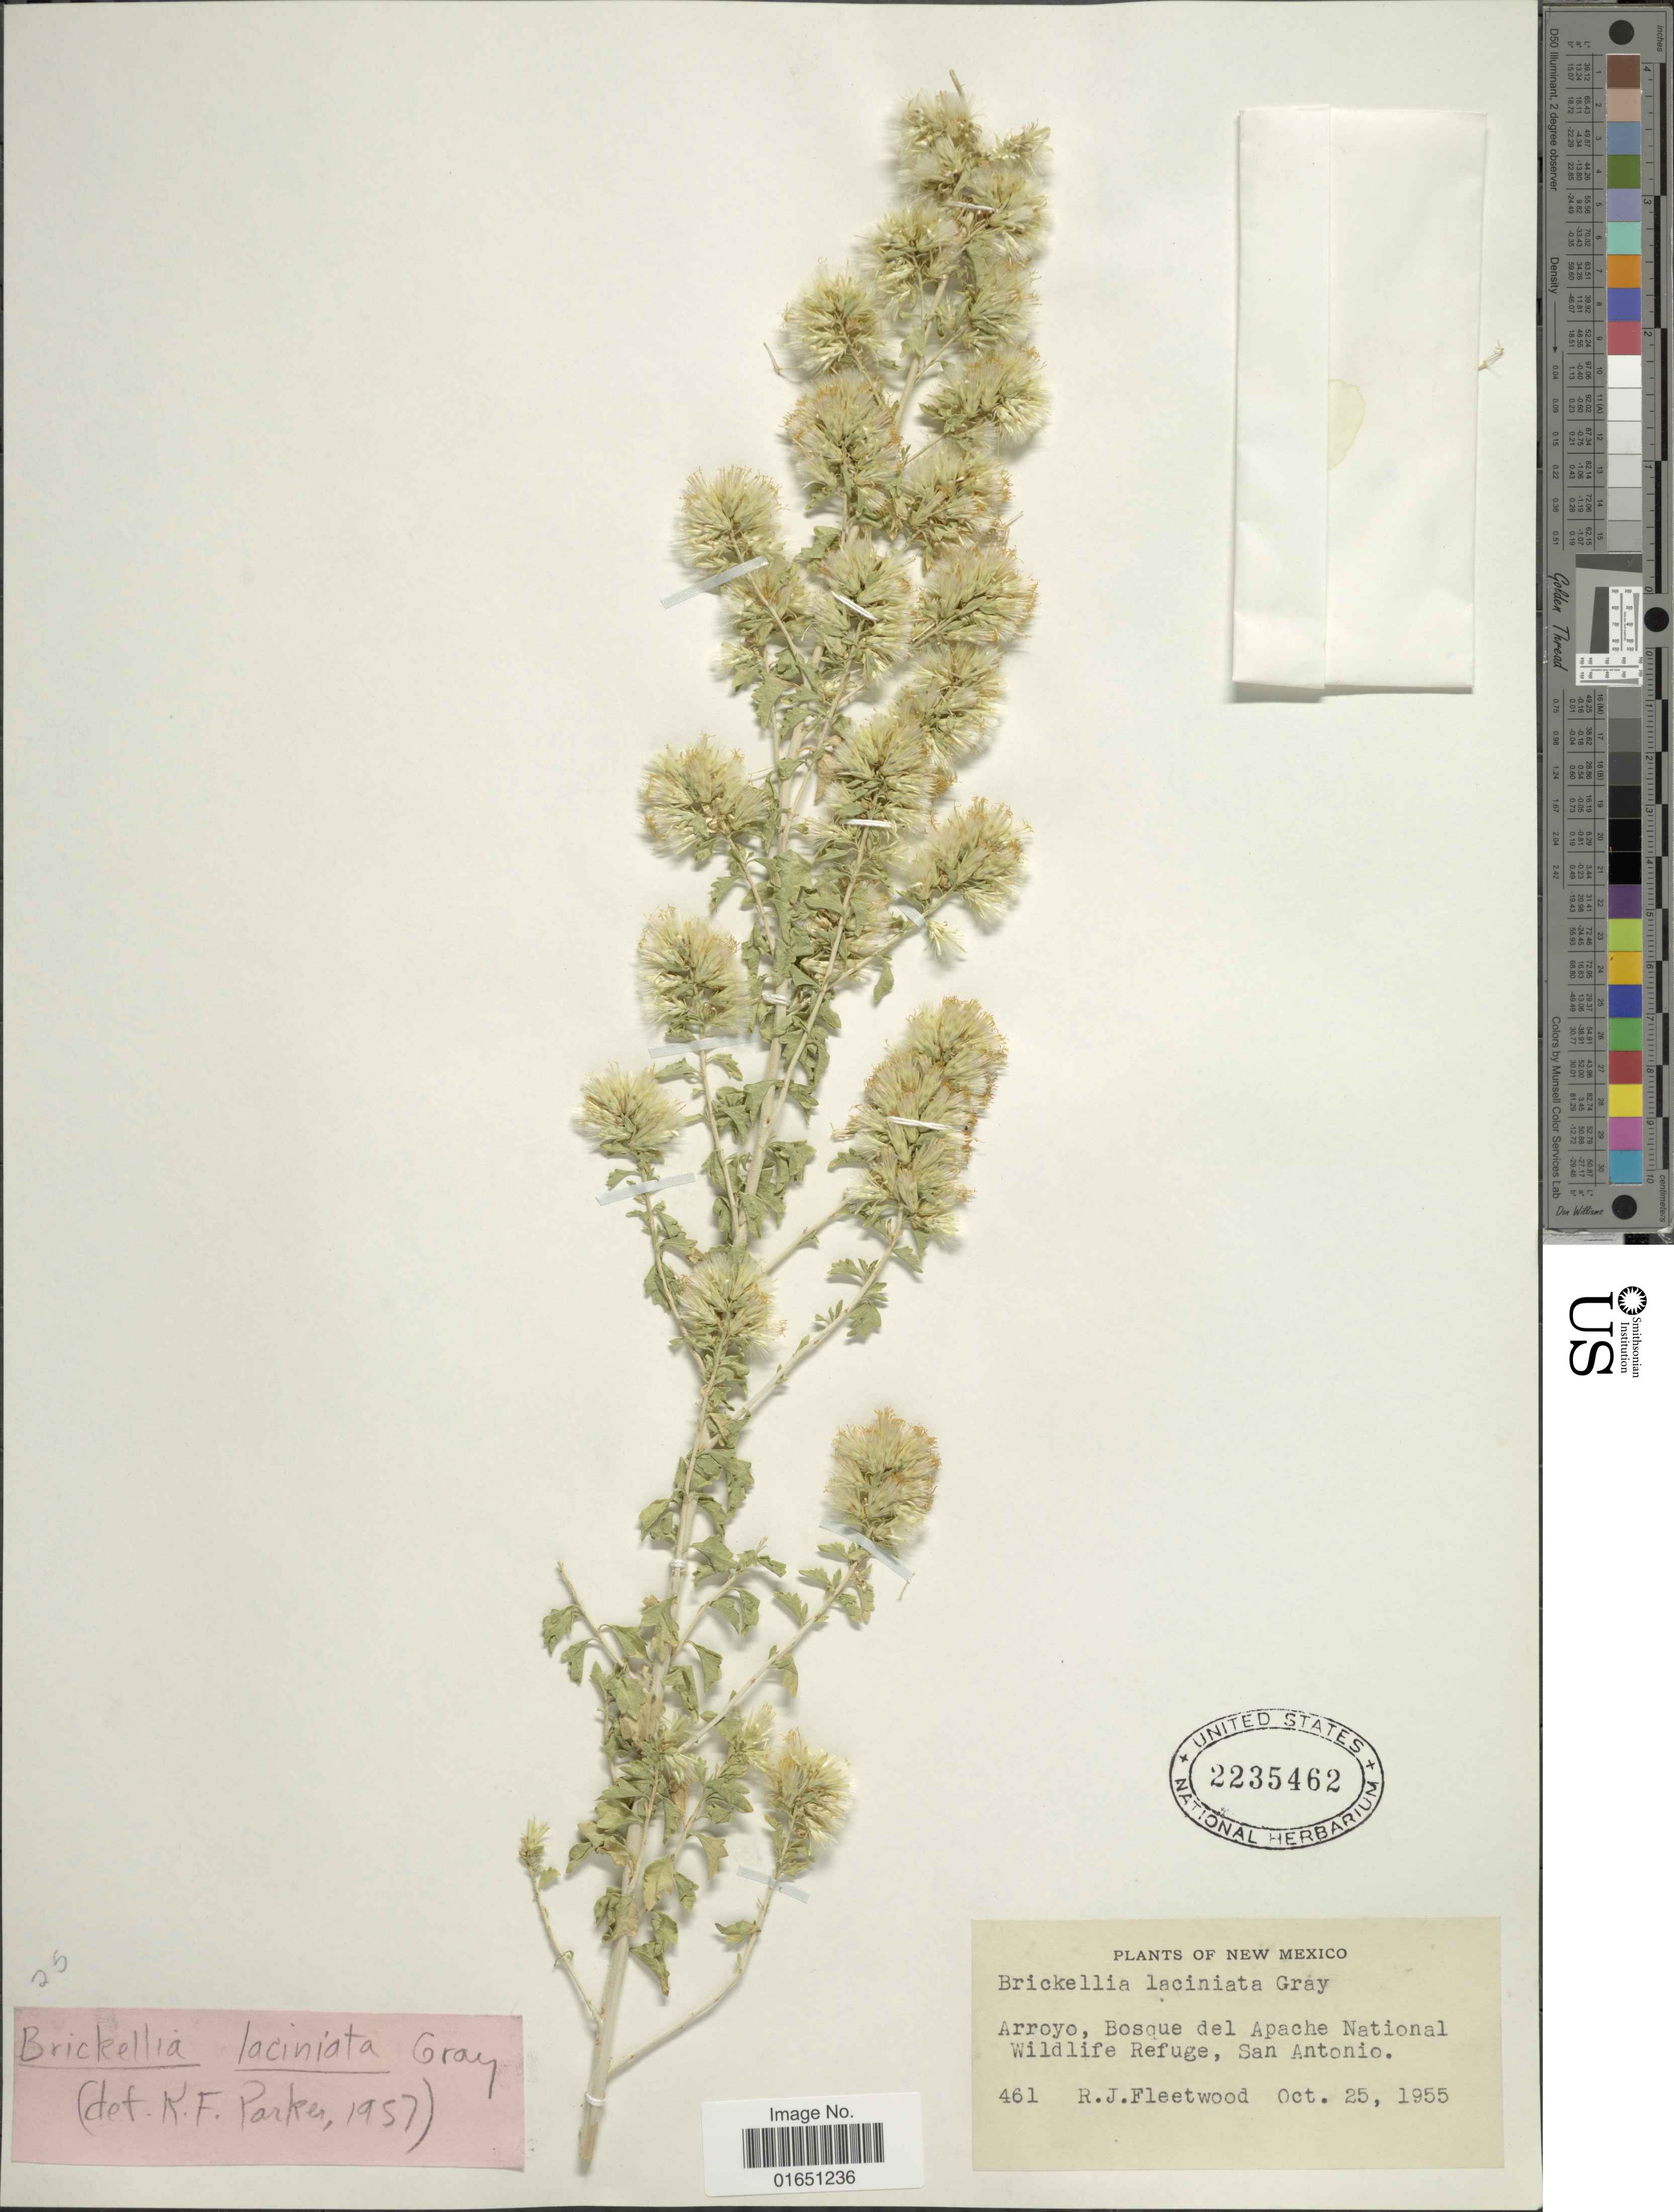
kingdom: Plantae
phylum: Tracheophyta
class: Magnoliopsida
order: Asterales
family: Asteraceae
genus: Brickellia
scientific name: Brickellia laciniata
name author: A. Gray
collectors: R. J. Fleetwood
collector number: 461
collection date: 1955-10-25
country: United States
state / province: New Mexico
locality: Arroyo, Bosue del Apache National Wildlife Refuge, San Antonio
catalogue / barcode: US 2235462